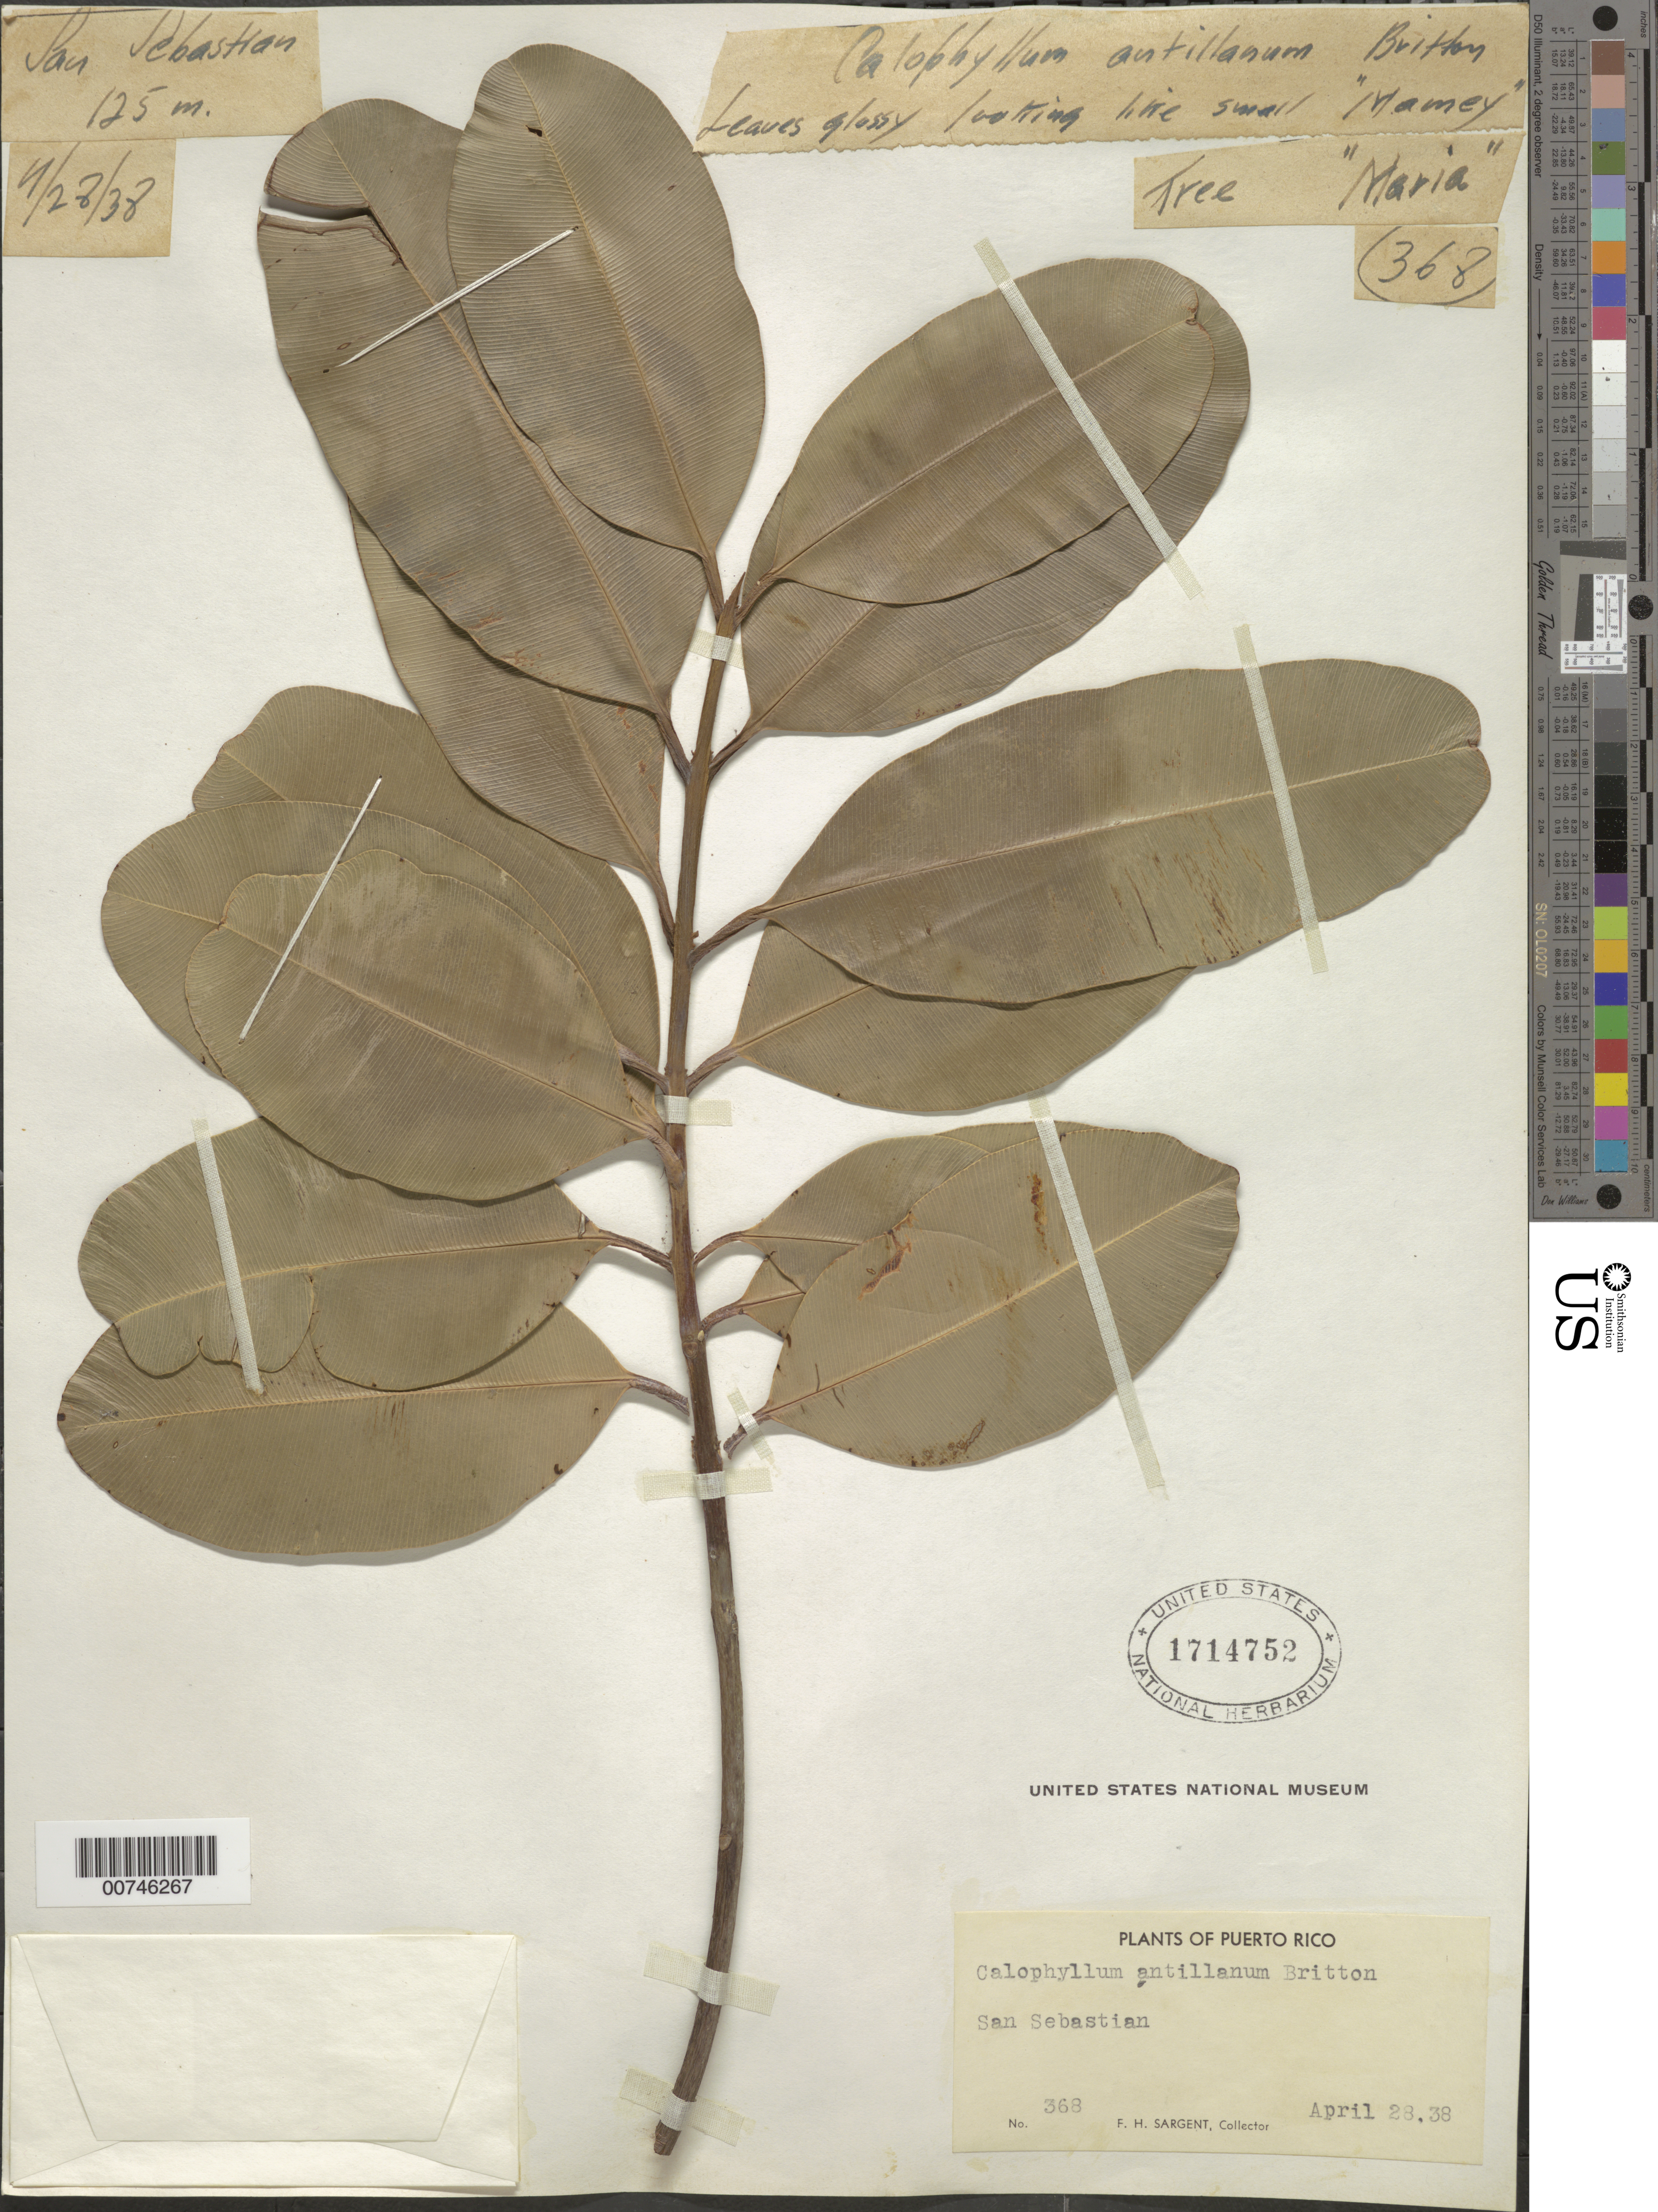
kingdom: Plantae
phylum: Tracheophyta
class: Magnoliopsida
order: Malpighiales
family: Calophyllaceae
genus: Calophyllum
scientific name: Calophyllum calaba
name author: L.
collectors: F. H. Sargent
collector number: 368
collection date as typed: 28 Apr 1938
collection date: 1938-04-28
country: Puerto Rico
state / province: San Sebastián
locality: San Sebastián, 125m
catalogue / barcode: US 1714752